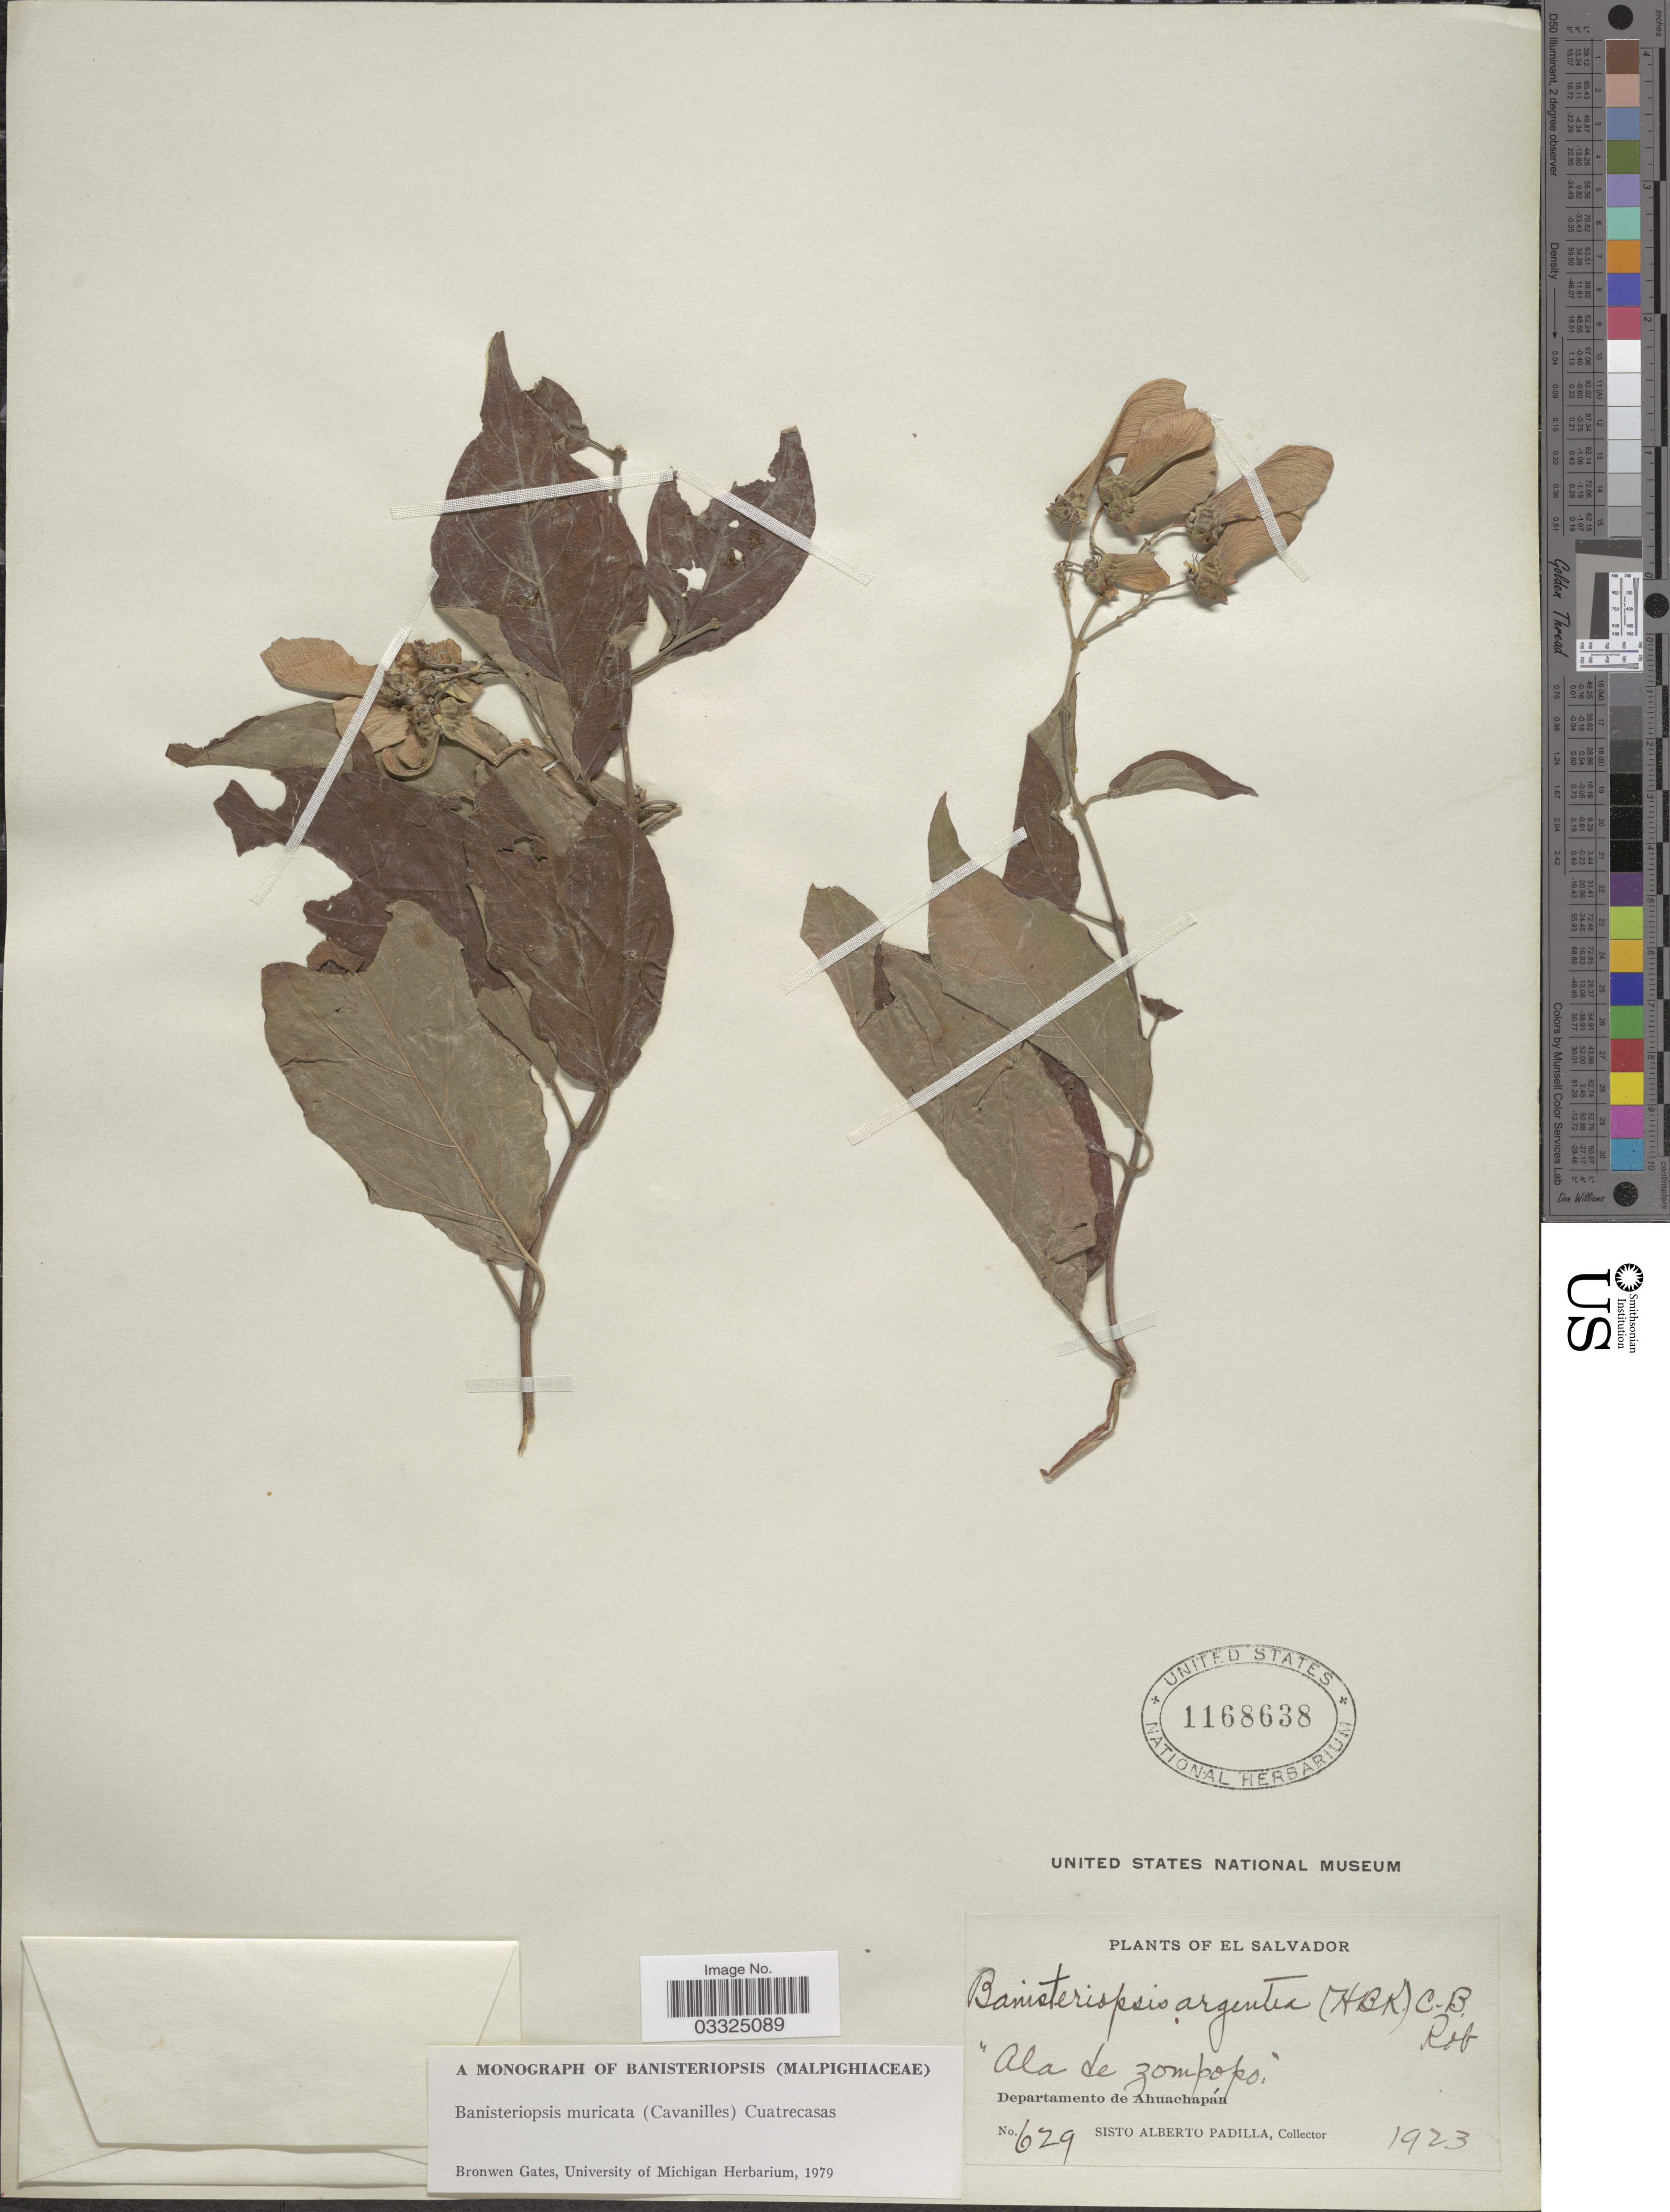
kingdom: Plantae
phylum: Tracheophyta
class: Magnoliopsida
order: Malpighiales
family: Malpighiaceae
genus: Banisteriopsis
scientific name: Banisteriopsis muricata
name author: (Cav.) Cuatrec.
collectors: S. A. Padilla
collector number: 629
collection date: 1923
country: El Salvador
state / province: Ahuachapan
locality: Ala de Zompopo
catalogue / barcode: US 1168638